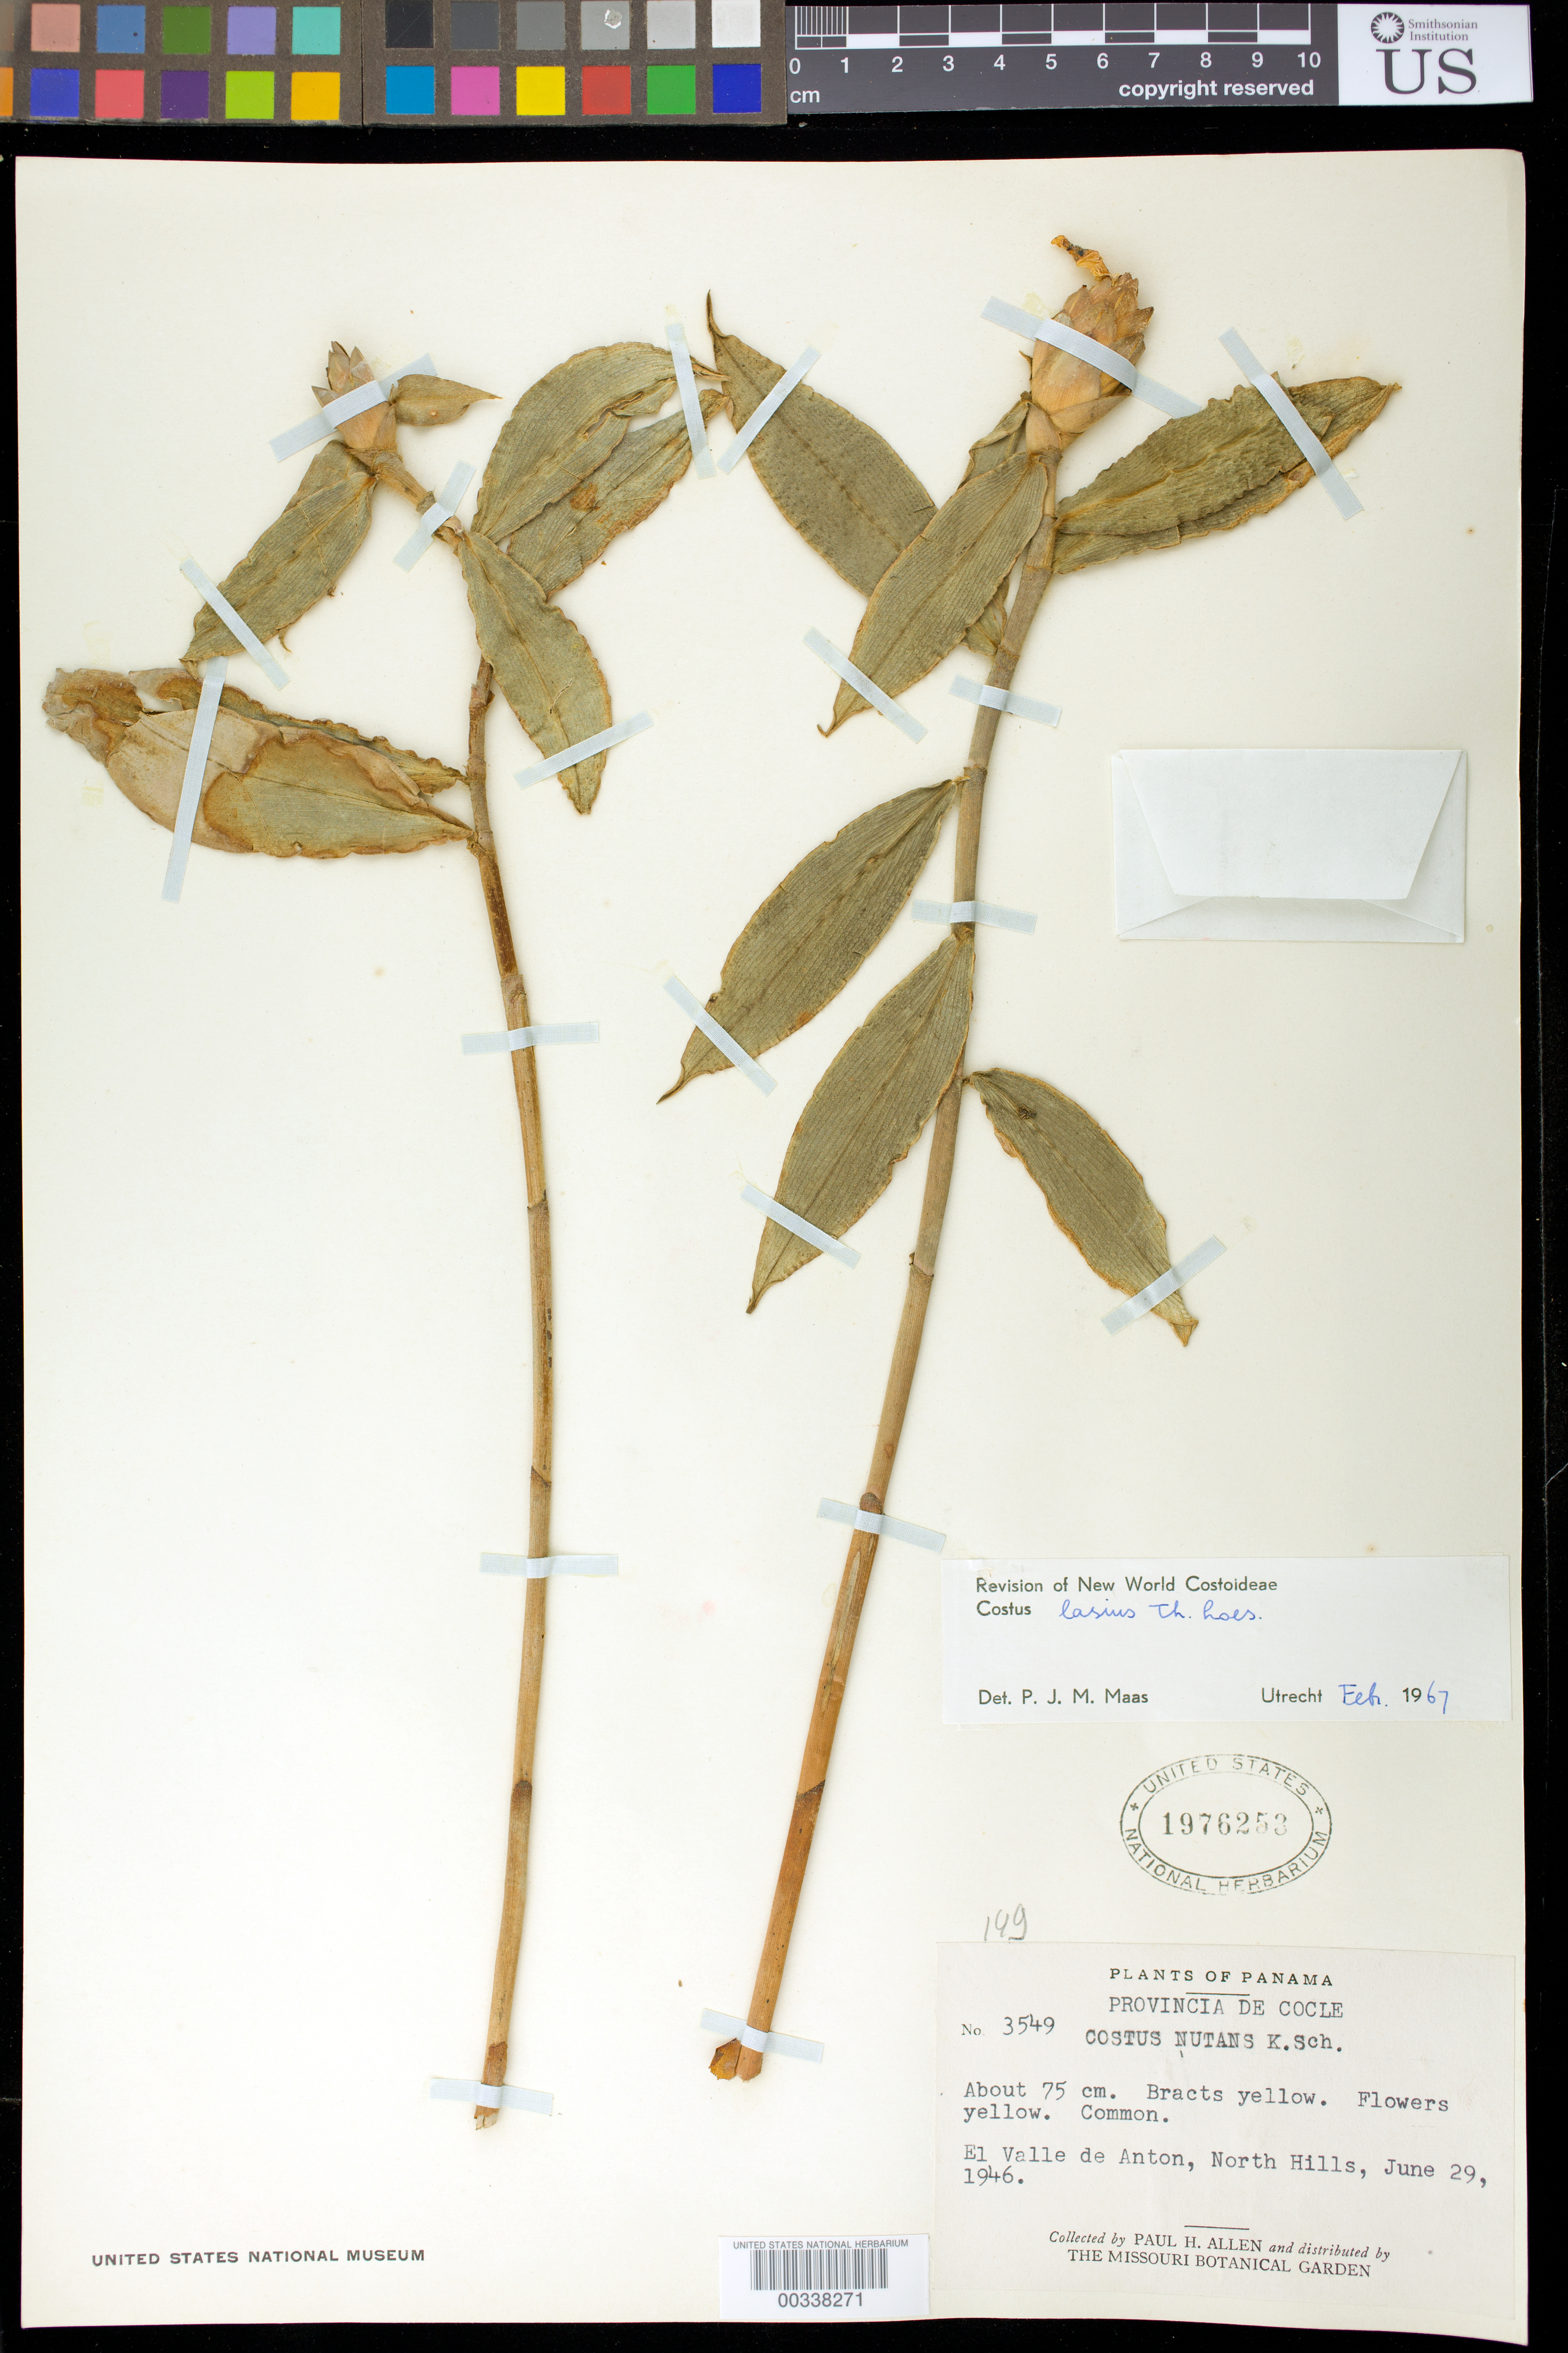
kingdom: Plantae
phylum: Tracheophyta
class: Liliopsida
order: Zingiberales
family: Costaceae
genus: Costus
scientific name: Costus lasius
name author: Loes.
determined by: Maas, Paul J. M.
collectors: P. H. Allen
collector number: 3549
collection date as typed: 29 Jun 1946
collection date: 1946-06-29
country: Panama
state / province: Coclé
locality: El Valle De Anton, north hills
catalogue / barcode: US 1976253